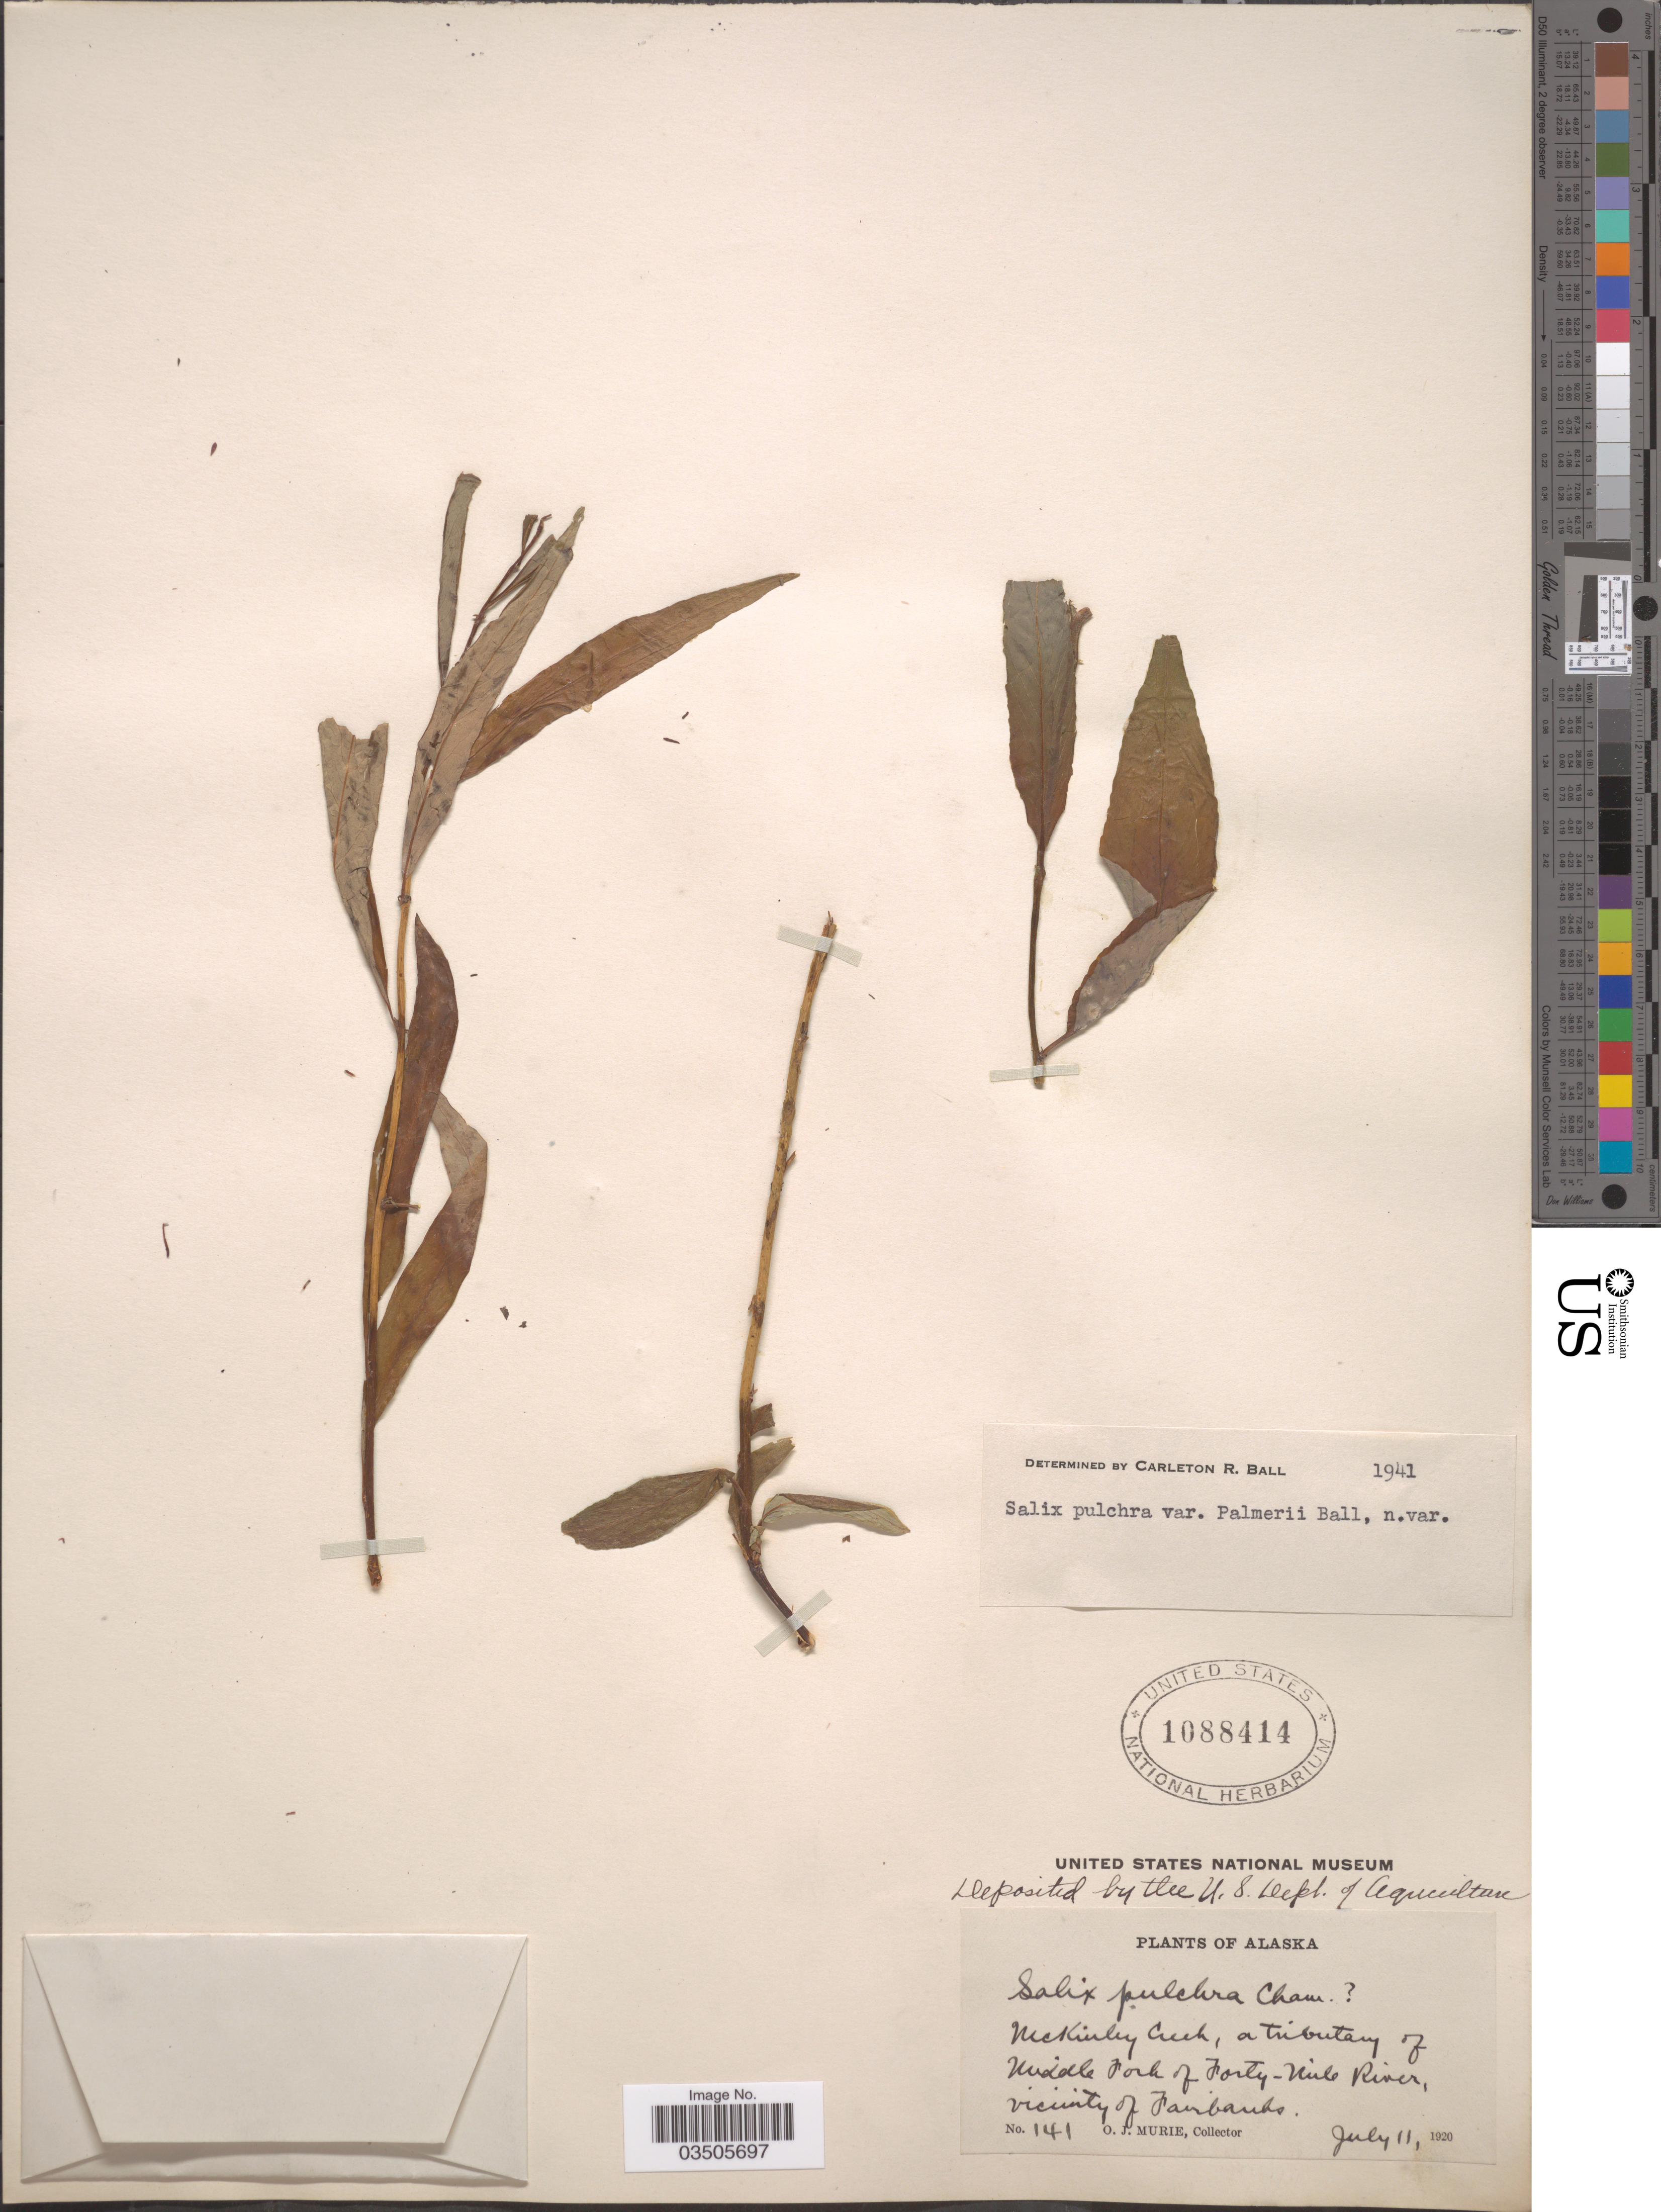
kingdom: Plantae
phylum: Tracheophyta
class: Magnoliopsida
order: Malpighiales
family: Salicaceae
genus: Salix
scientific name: Salix pulchra var. palmeri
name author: C.R. Ball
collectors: O. Murie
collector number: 141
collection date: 1920-07-11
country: United States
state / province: Alaska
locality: McKinley Creek, a tributary of Middle Fork of Forty-Mile River, vicinity of Fairbanks.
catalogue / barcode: US 1088414